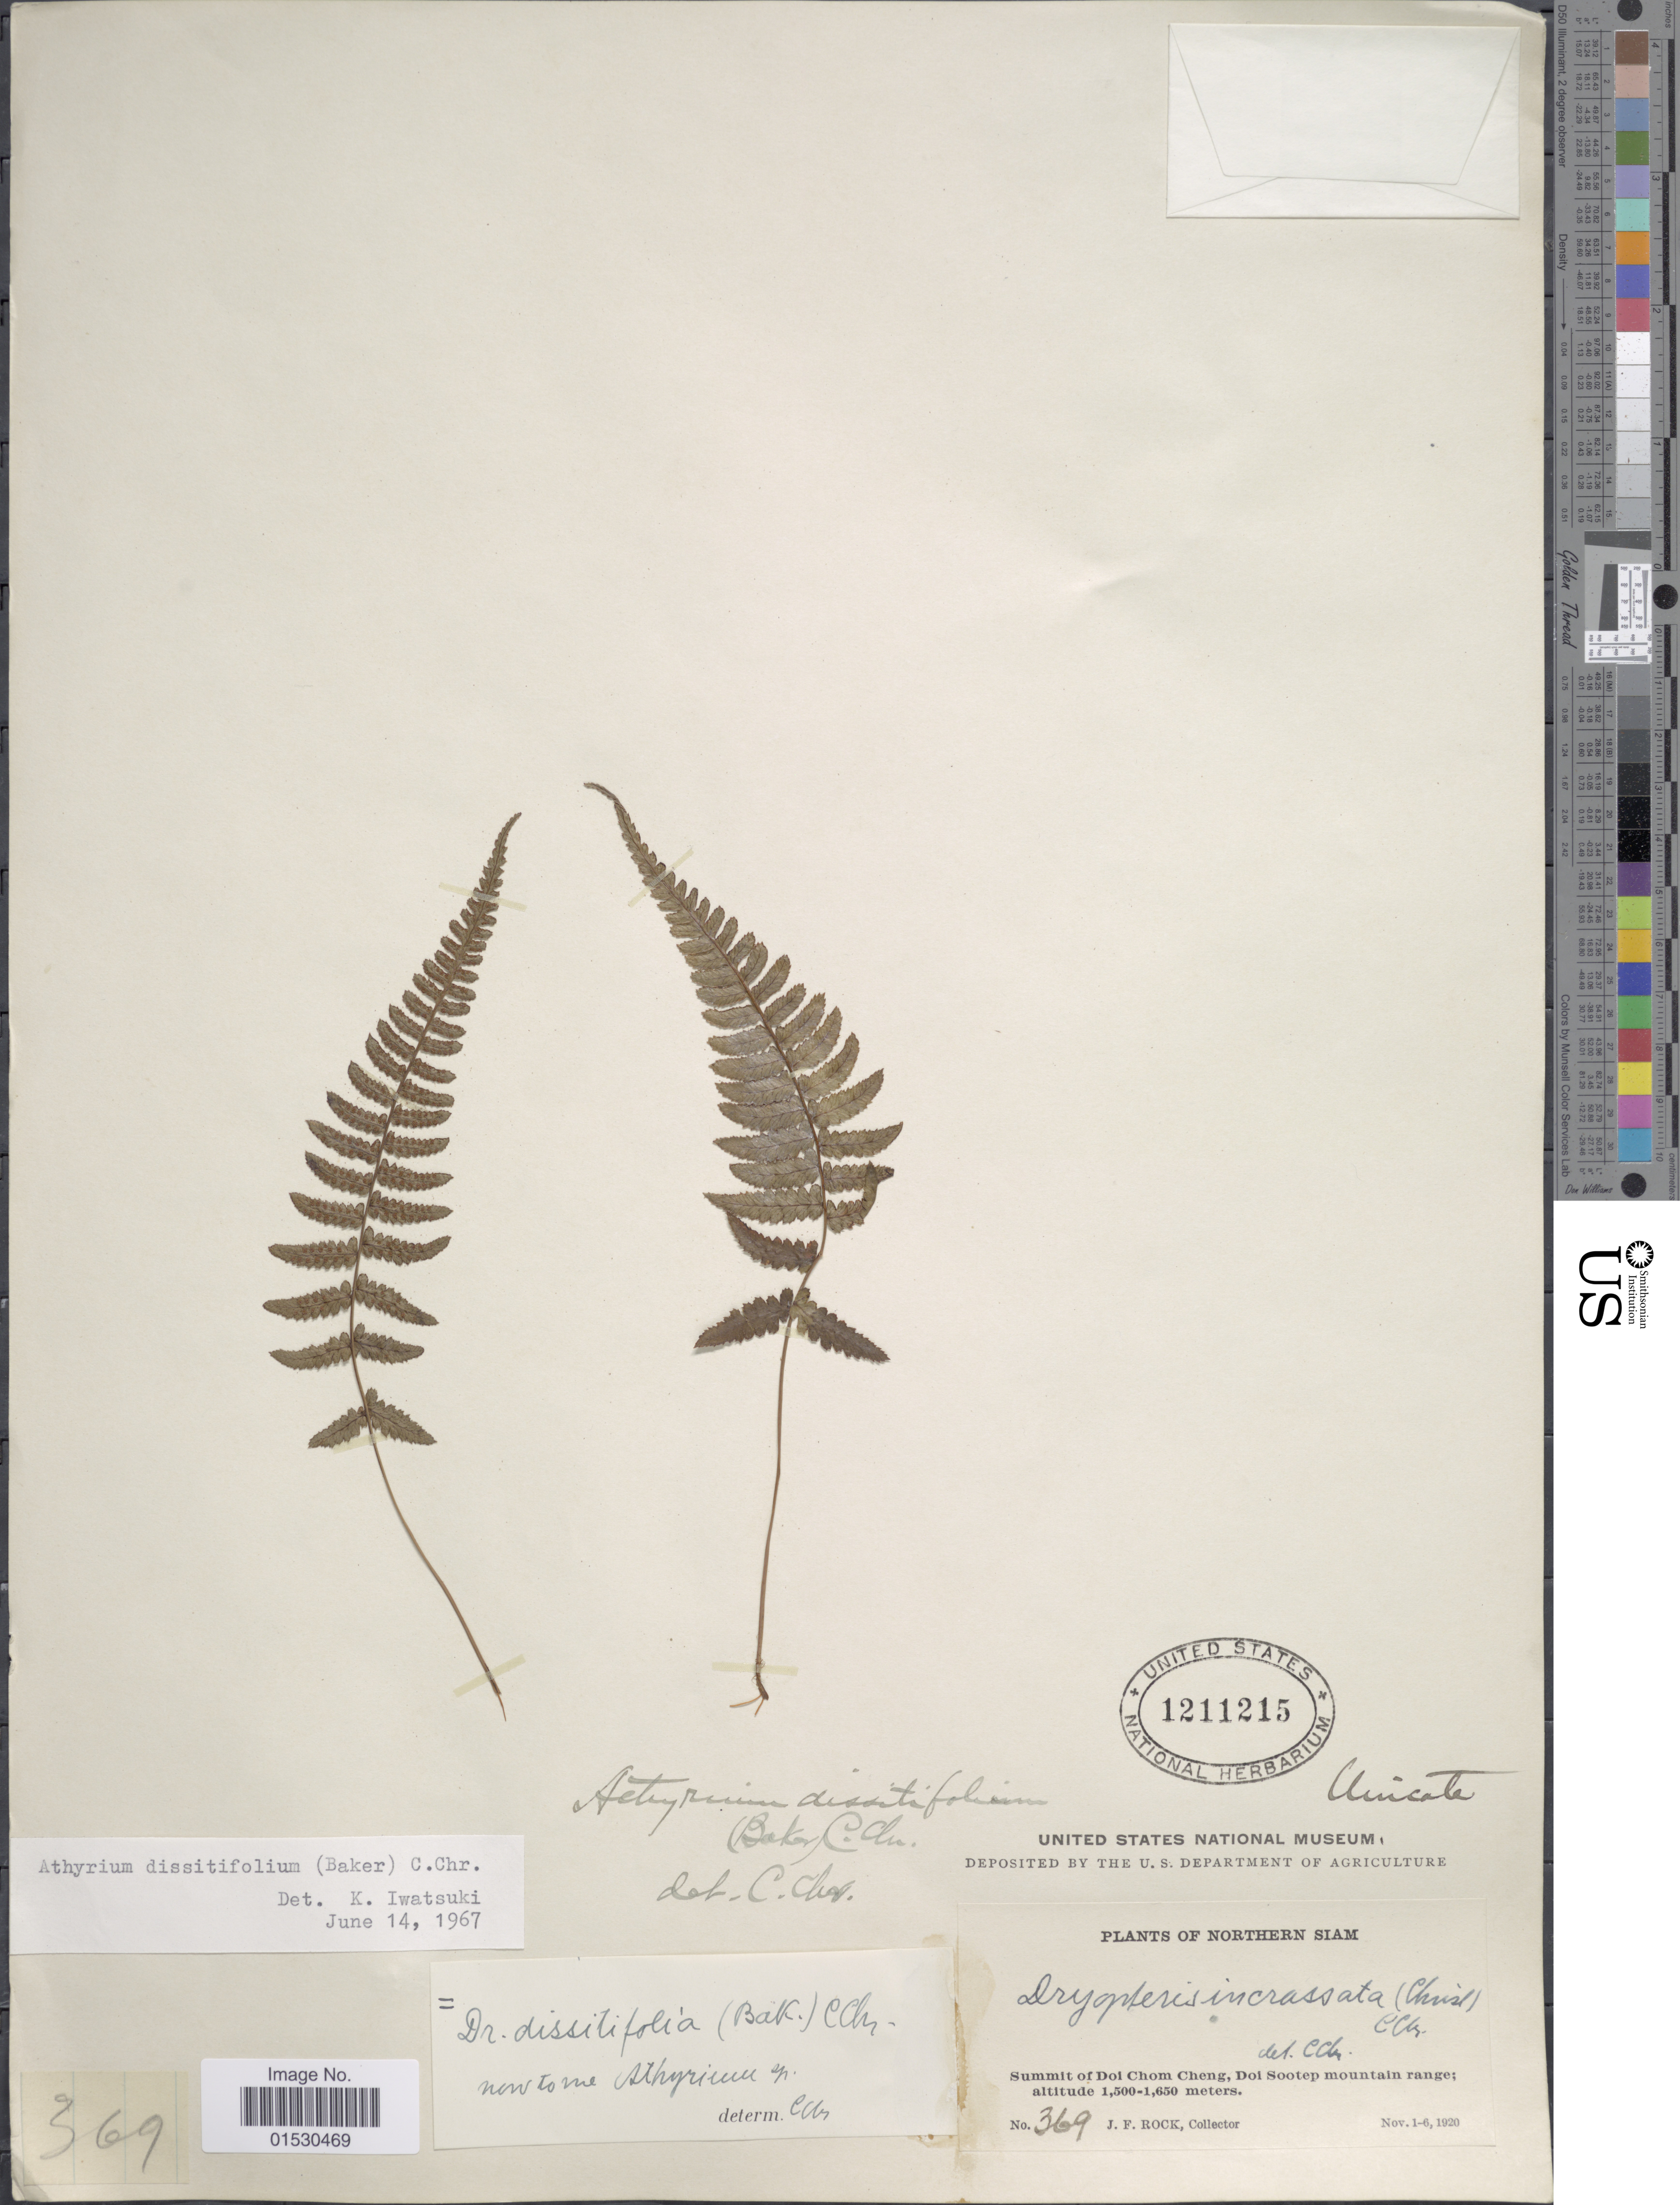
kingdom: Plantae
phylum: Tracheophyta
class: Polypodiopsida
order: Polypodiales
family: Athyriaceae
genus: Athyrium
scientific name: Athyrium dissitifolium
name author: (Baker) C. Chr.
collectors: J. Rock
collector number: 369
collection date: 1920-11-01/1920-11-06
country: Thailand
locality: Northern Siam, Summit of Doi Chom Cheng, Doi Sootep mountain range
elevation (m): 1500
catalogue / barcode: US 1211215